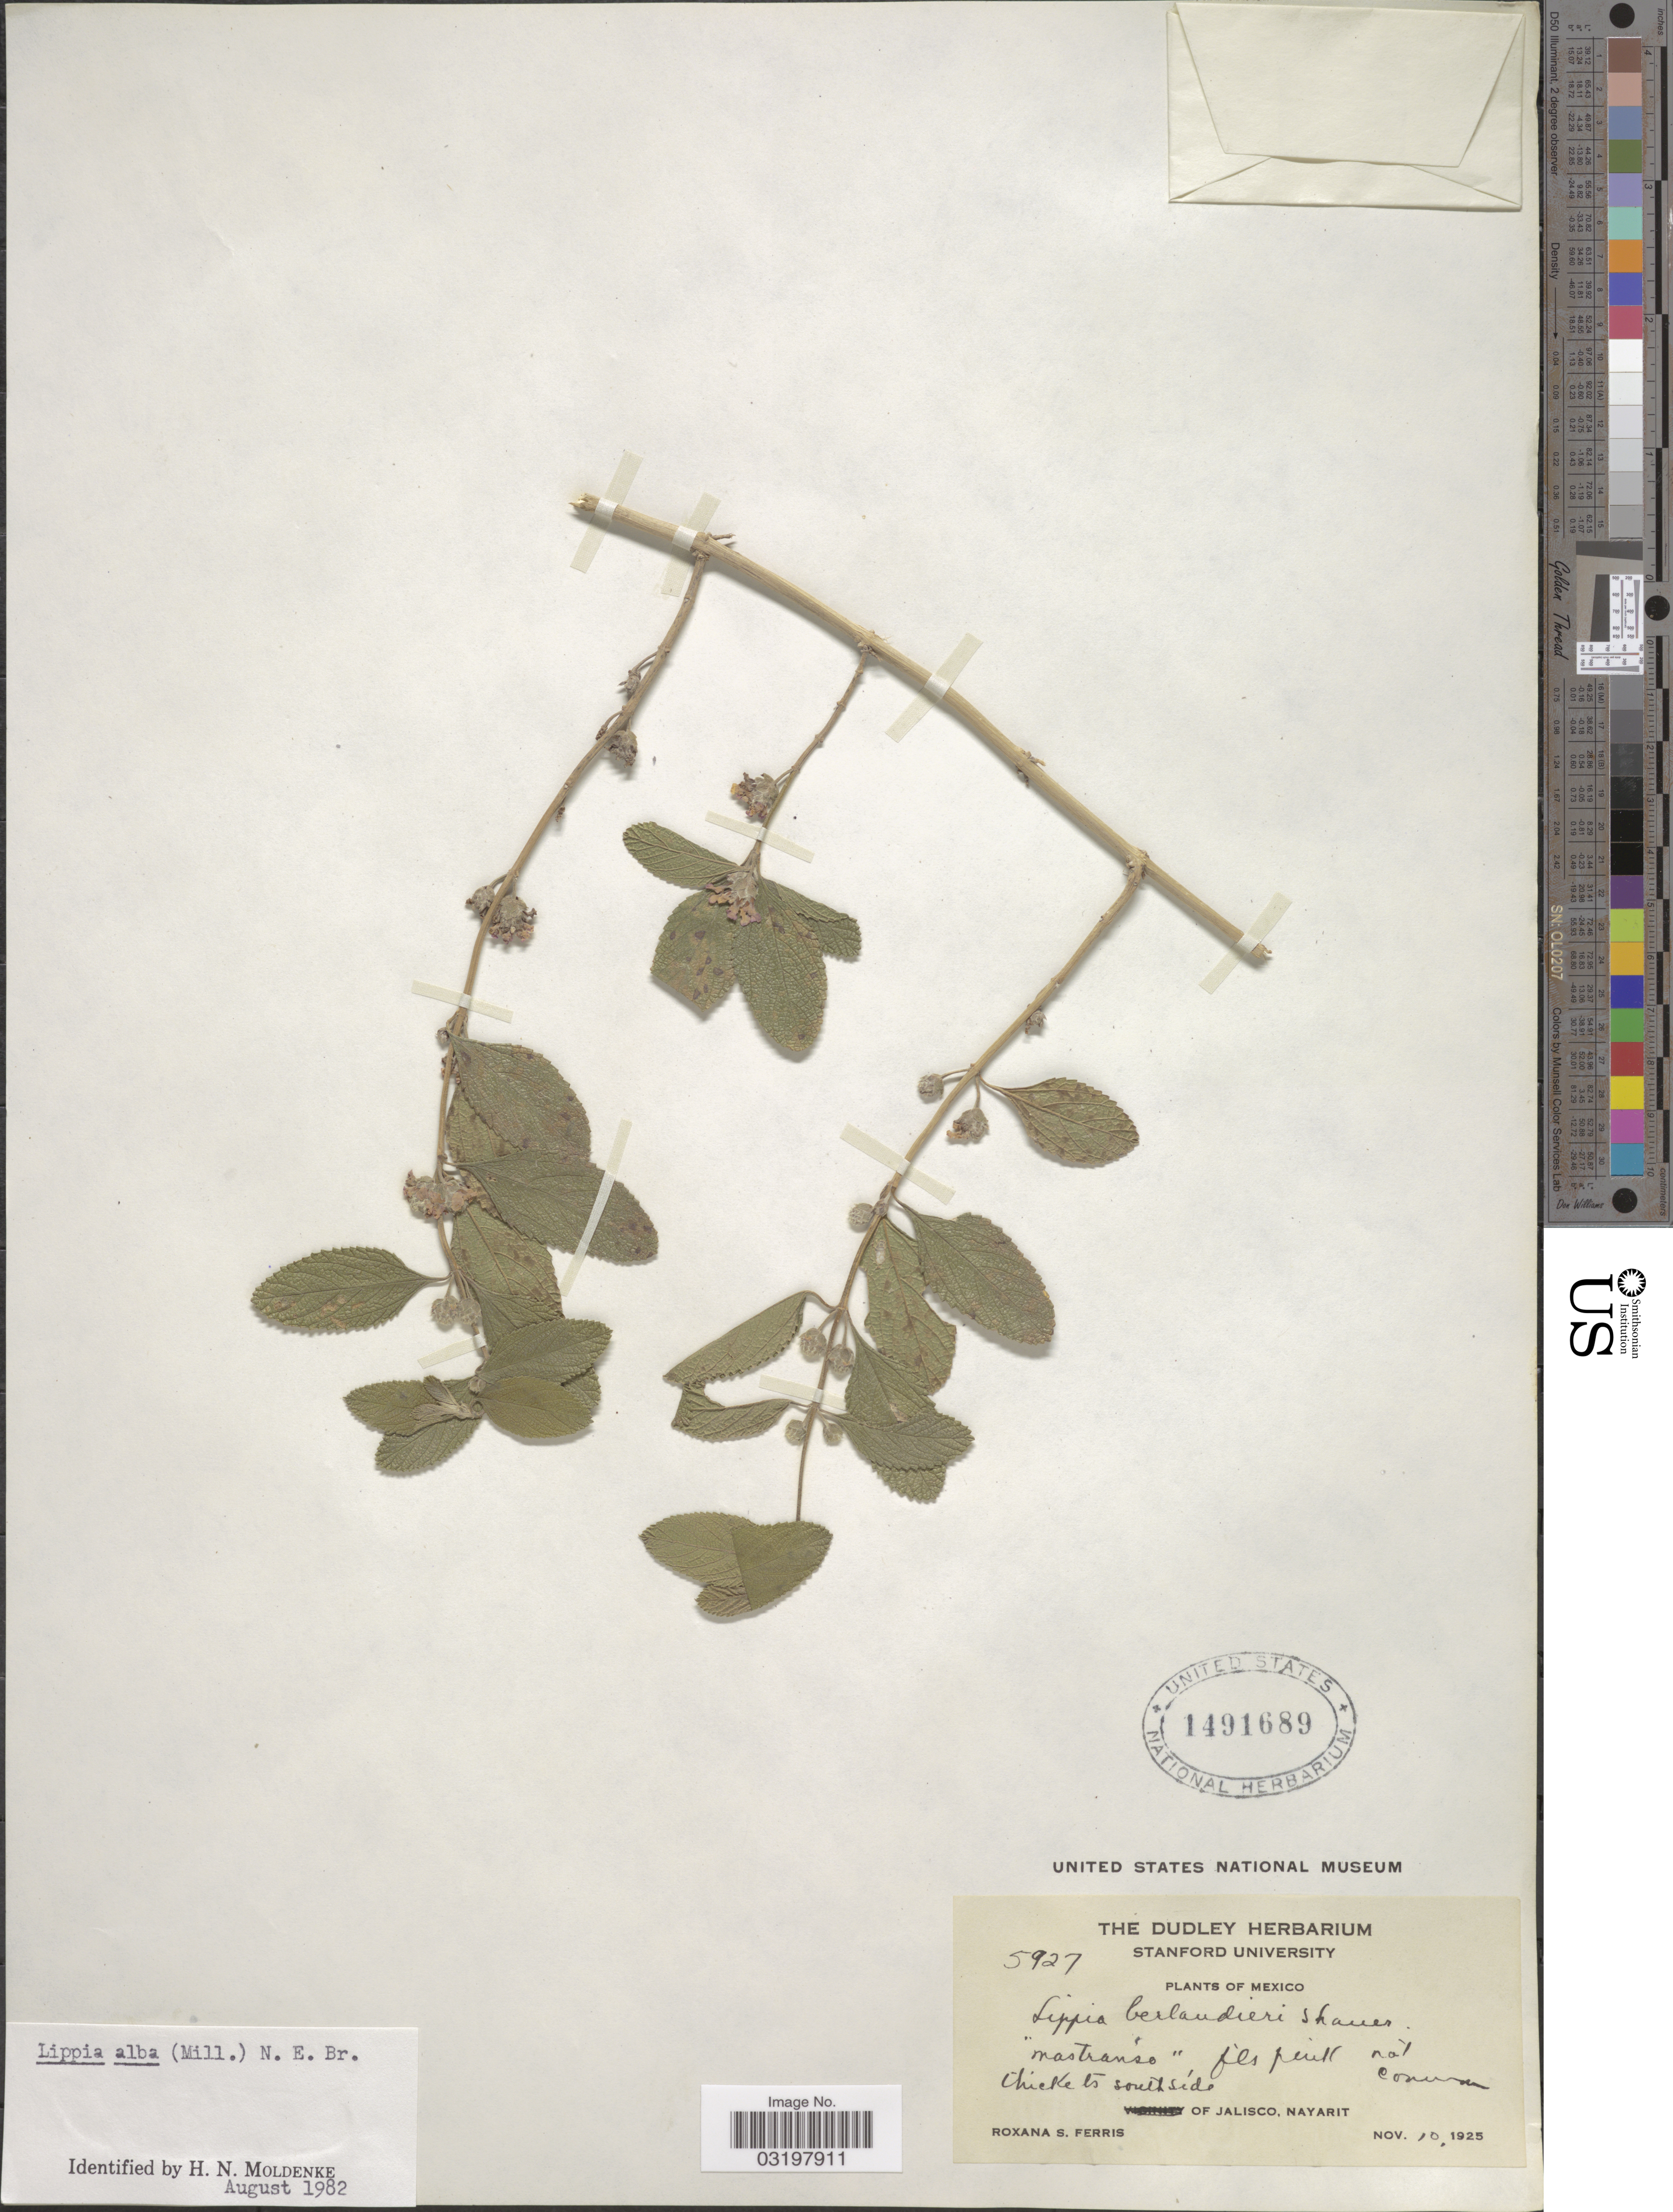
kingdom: Plantae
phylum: Tracheophyta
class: Magnoliopsida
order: Lamiales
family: Verbenaceae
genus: Lippia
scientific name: Lippia alba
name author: (Mill.) N.E. Br. ex Britton & P. Wilson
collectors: R. S. Ferris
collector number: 5927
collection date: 1925-11-10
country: Mexico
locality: Thickets southside. Jalisco, Nayarit.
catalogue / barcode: US 1491689